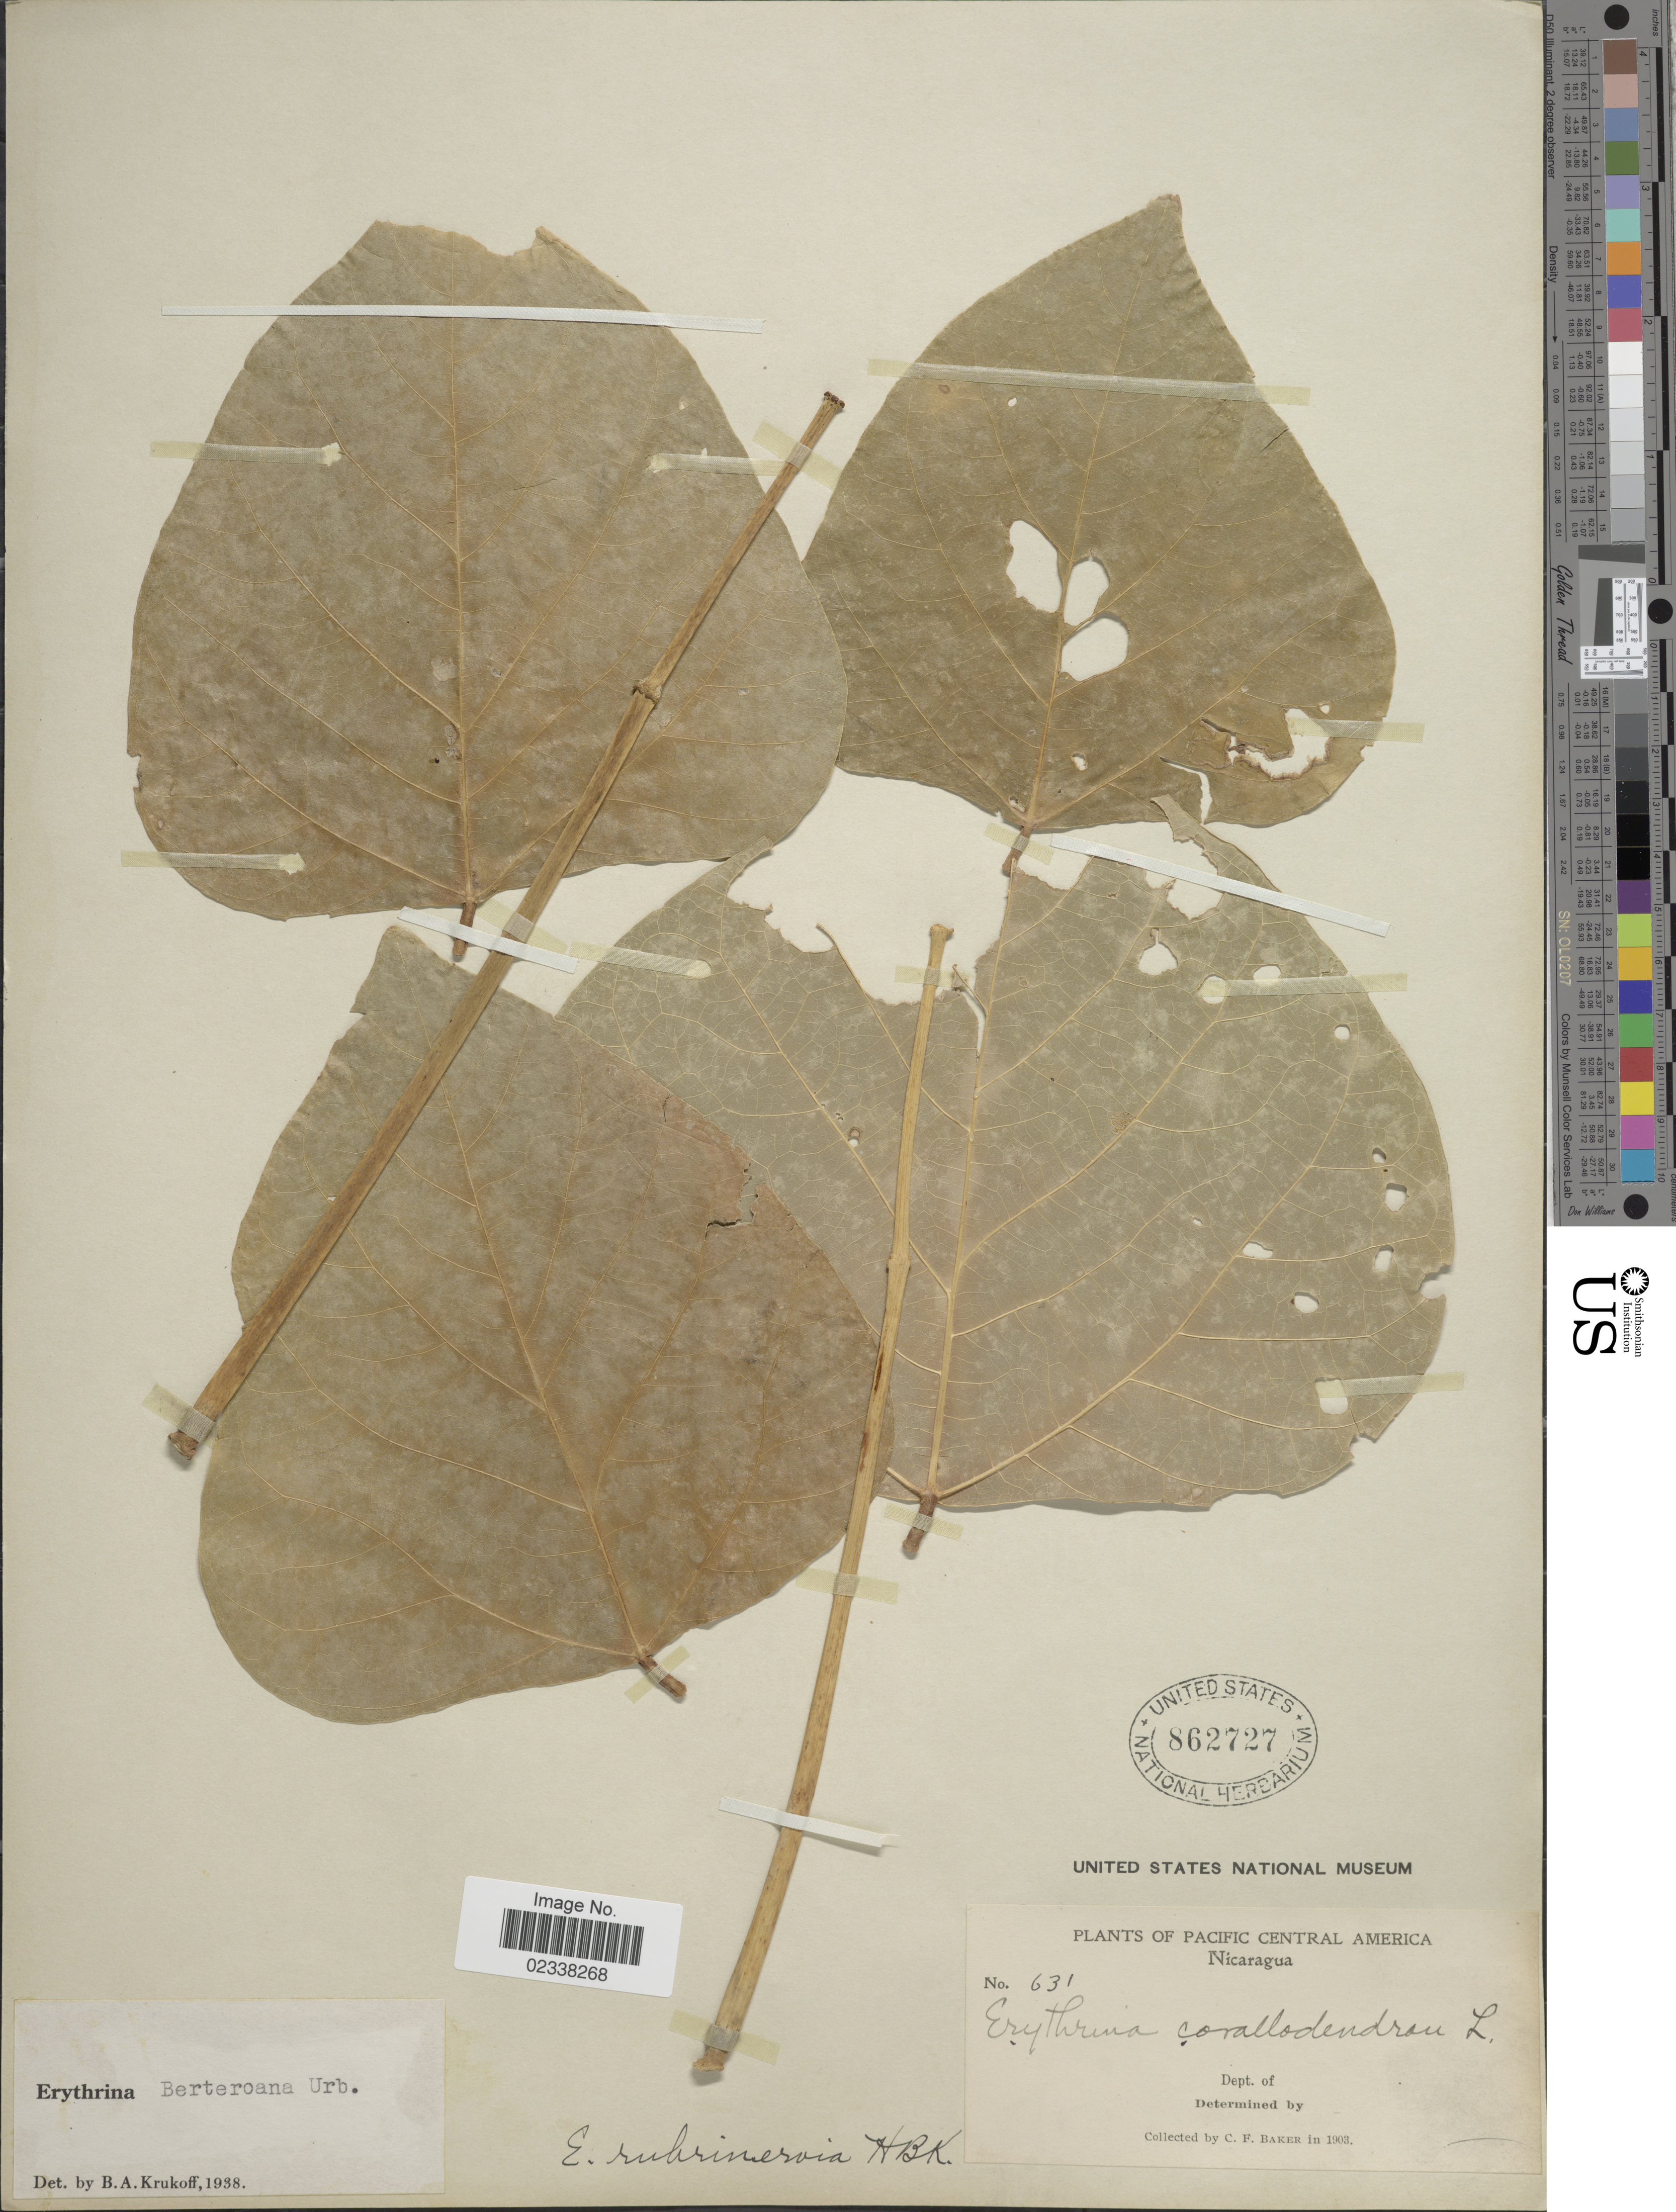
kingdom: Plantae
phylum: Tracheophyta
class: Magnoliopsida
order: Fabales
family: Fabaceae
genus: Erythrina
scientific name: Erythrina berteroana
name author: Urb.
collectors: C. F. Baker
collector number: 631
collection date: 1903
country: Nicaragua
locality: Pacific Central America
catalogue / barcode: US 862727